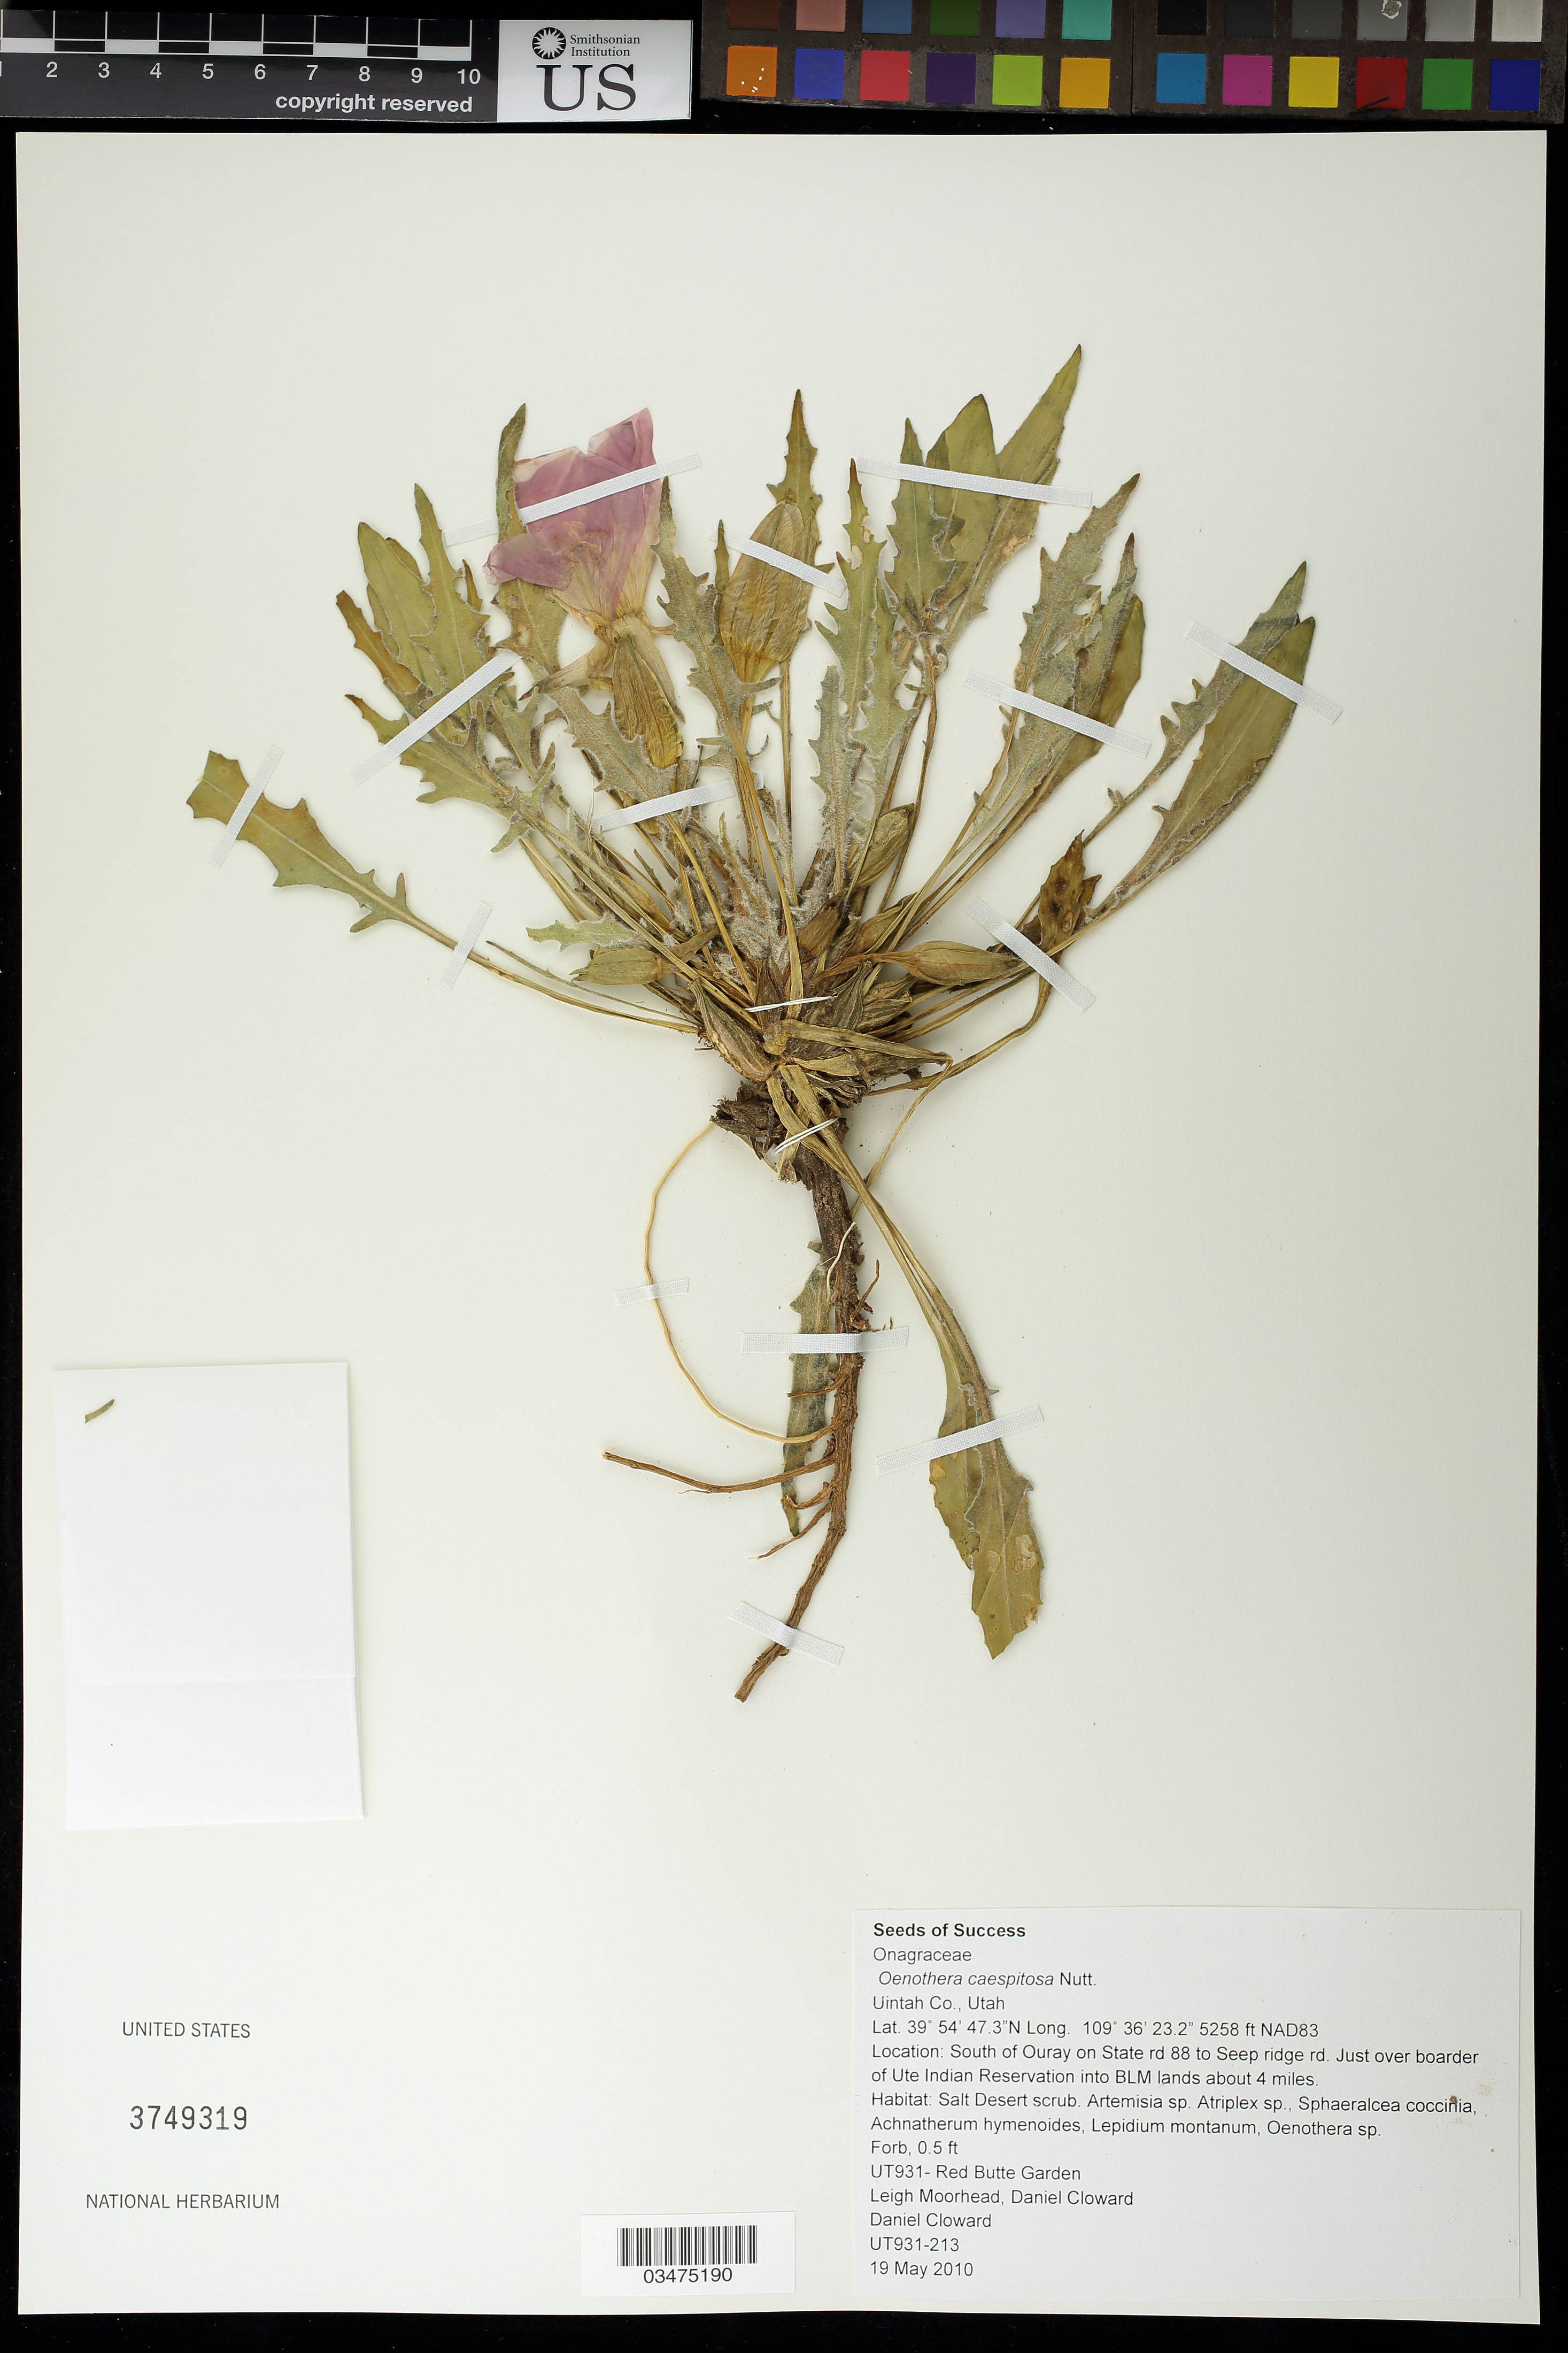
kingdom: Plantae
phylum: Tracheophyta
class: Magnoliopsida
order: Myrtales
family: Onagraceae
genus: Oenothera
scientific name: Oenothera cespitosa subsp. marginata x O. cespitosa subsp. navajoensis W.L. Wagner et al.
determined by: Wagner, W. L., (BOT), Smithsonian Institution - National Museum of Natural History (UNITED STATES)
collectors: L. Moorhead & D. Cloward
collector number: UT931-213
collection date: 2010-05-19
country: United States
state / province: Utah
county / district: Uintah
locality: S of Ouray on State rd 88 to Seep ridge over boarder of Ute Indian Reservation into BLM lands about 4 miles.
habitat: Salt desert shrub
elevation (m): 1603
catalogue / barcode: US 3749319